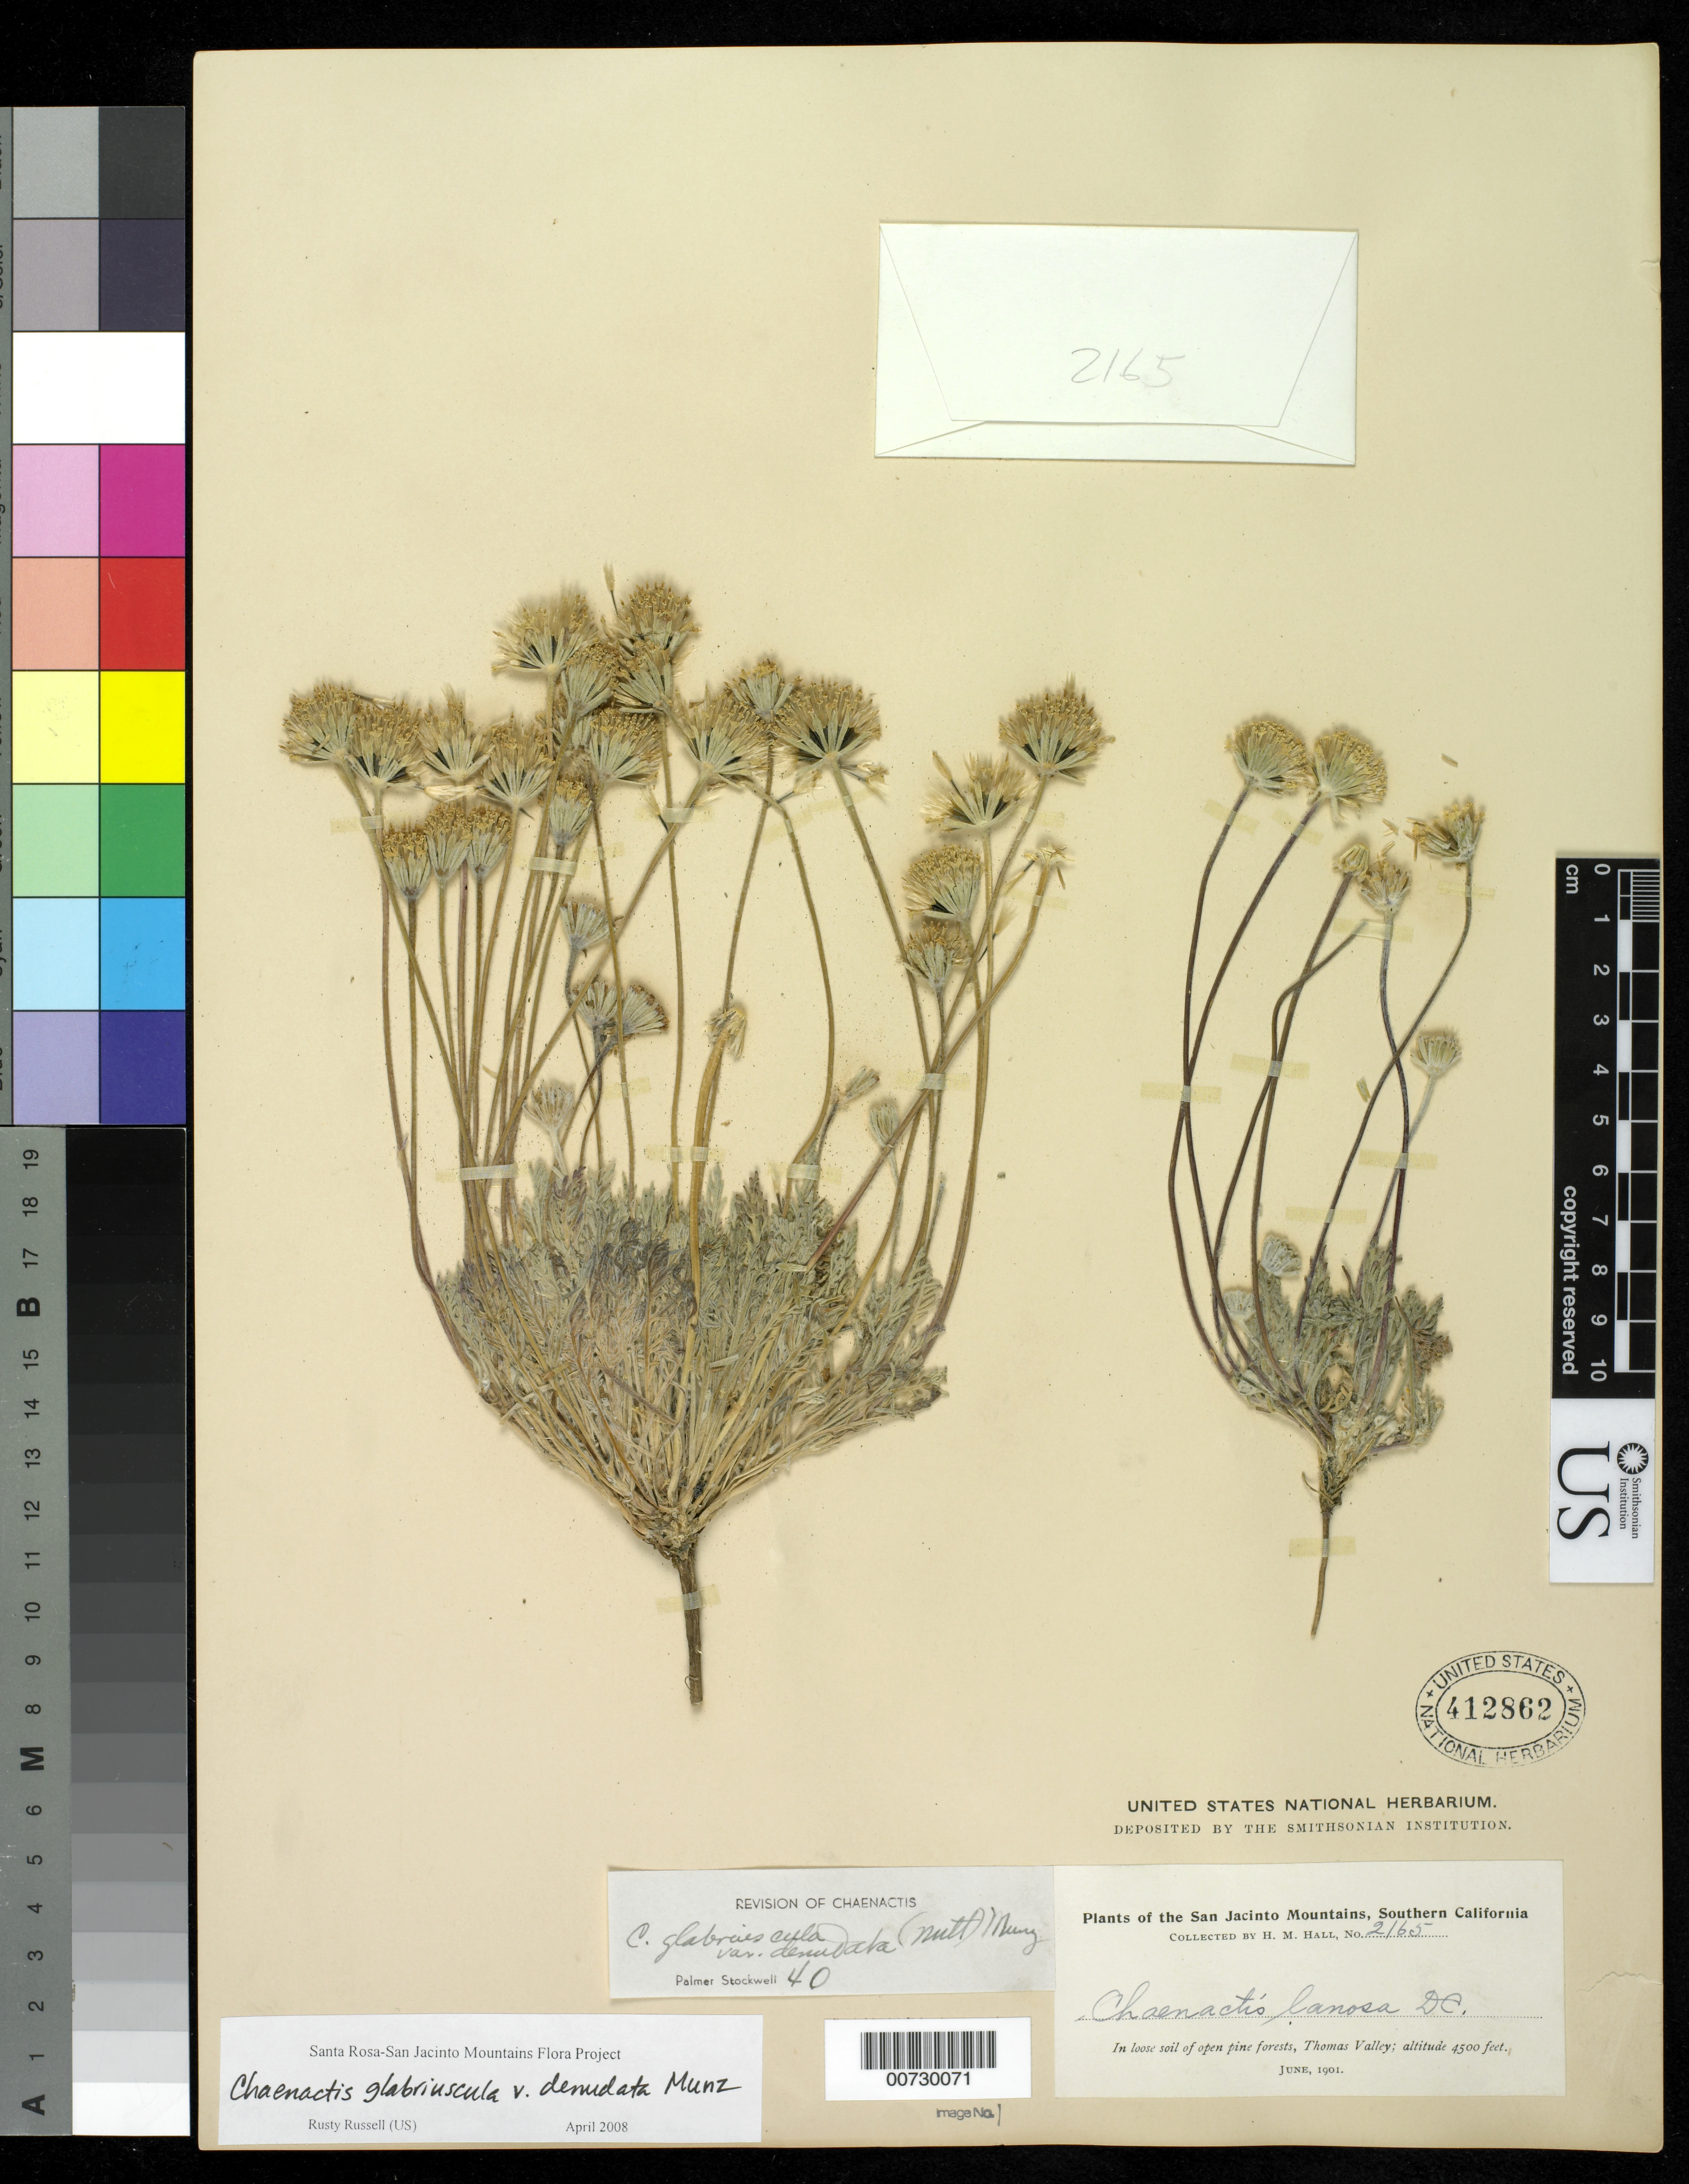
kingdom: Plantae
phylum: Tracheophyta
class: Magnoliopsida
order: Asterales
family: Asteraceae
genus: Chaenactis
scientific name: Chaenactis glabriuscula var. denudata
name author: (Nutt.) Munz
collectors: H. M. Hall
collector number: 2165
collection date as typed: Jun 1901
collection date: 1901-06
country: United States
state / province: California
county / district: Riverside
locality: San Jacinto Mountains. In loose soil of open pine forest, Thomas Valley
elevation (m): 1372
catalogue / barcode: US 412862